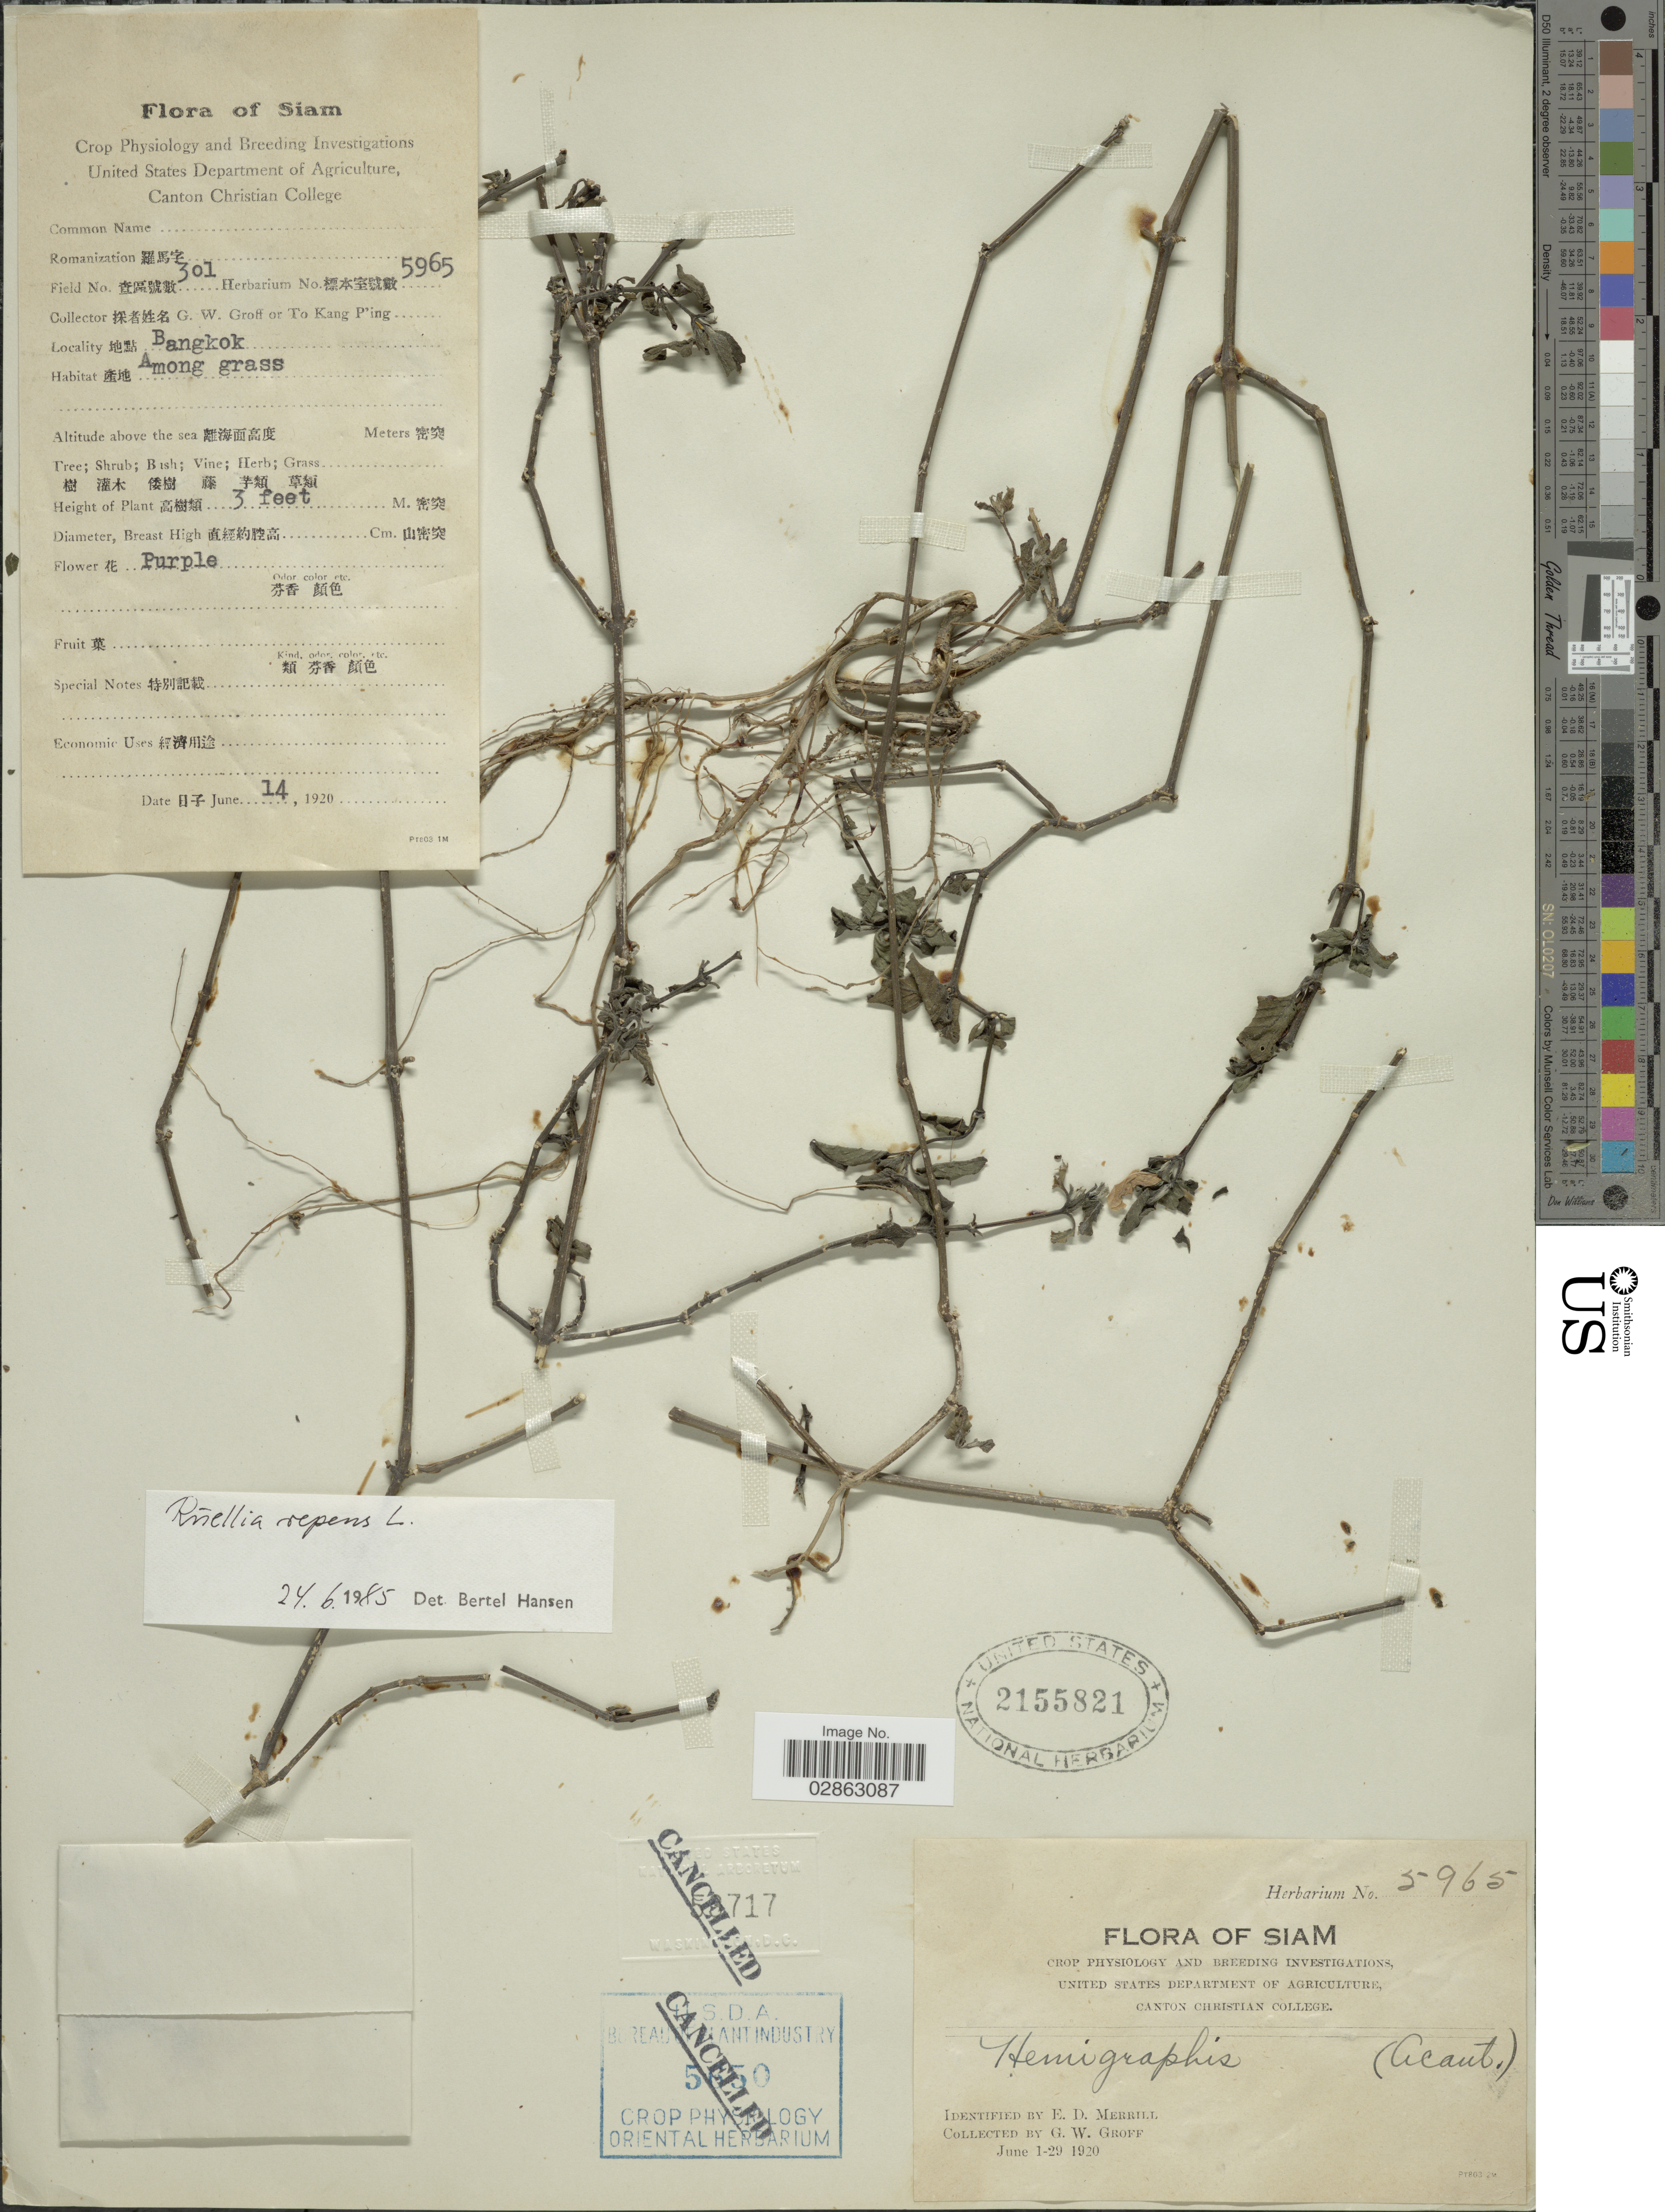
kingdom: Plantae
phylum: Tracheophyta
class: Magnoliopsida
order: Lamiales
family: Acanthaceae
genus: Ruellia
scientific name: Ruellia repens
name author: L.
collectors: G. Groff & T. Ping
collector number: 5965/ 301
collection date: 1920-06-14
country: Thailand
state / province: Bangkok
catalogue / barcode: US 2155821